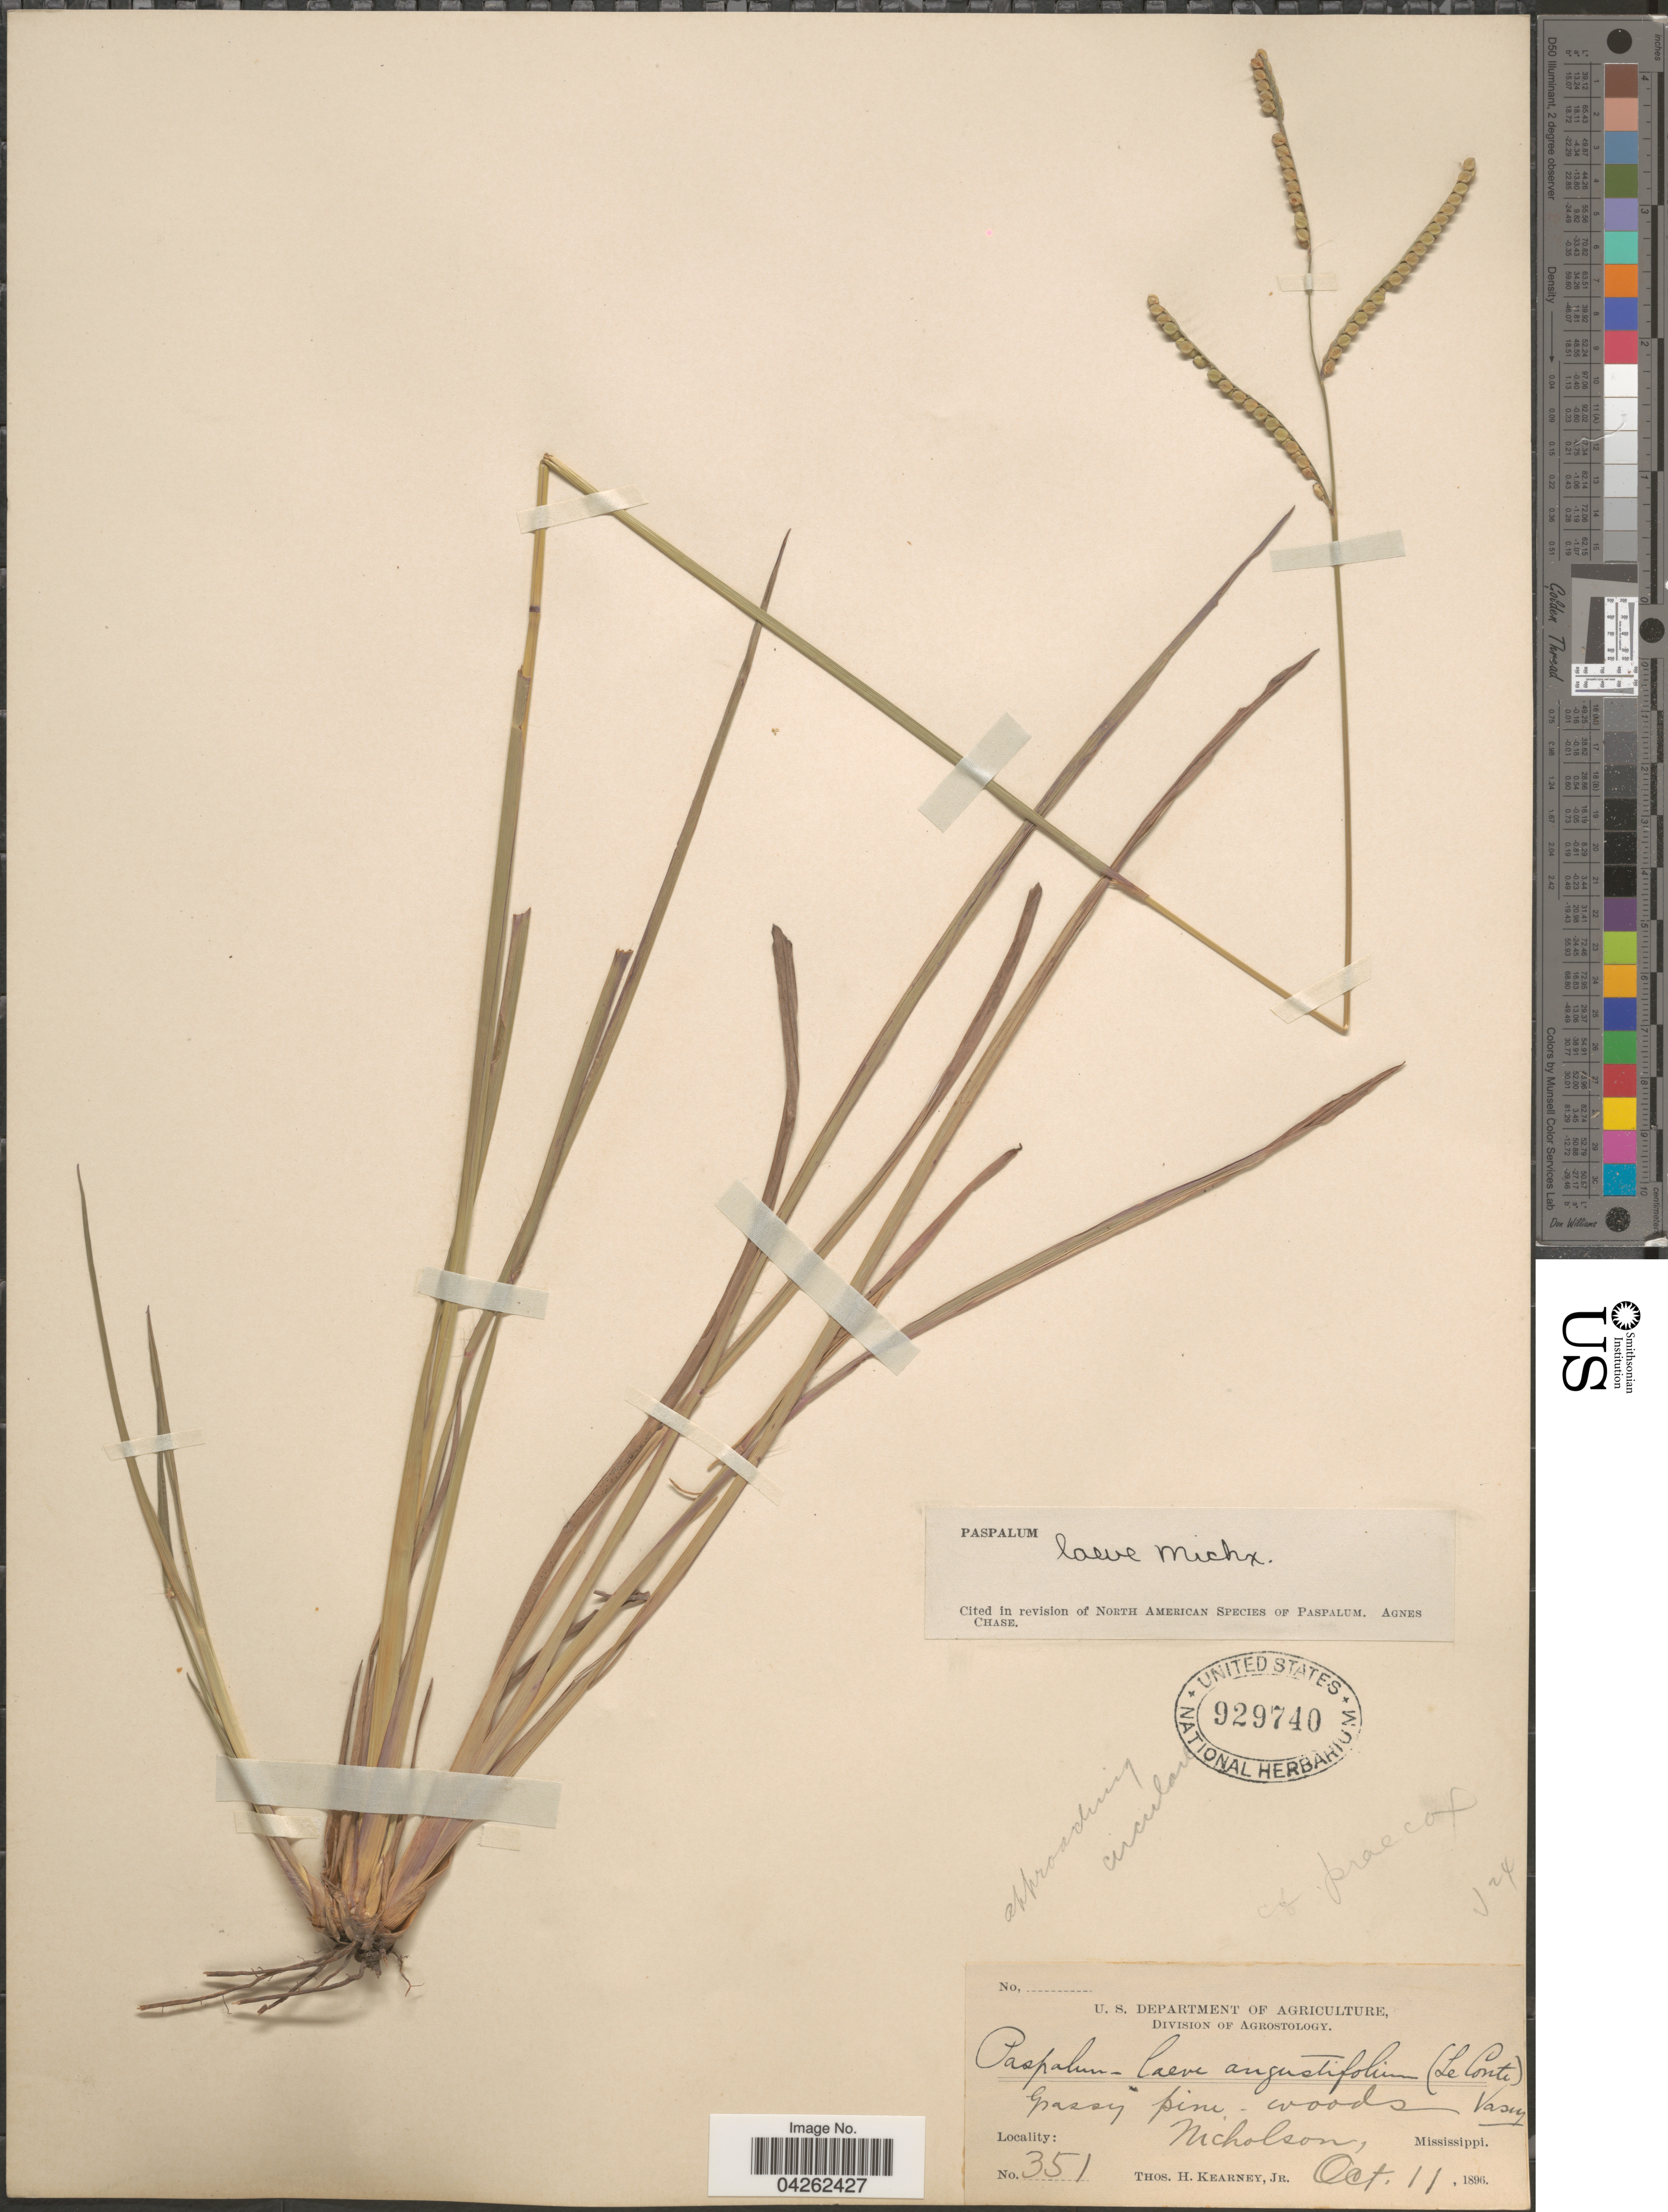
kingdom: Plantae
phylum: Tracheophyta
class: Liliopsida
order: Poales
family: Poaceae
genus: Paspalum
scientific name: Paspalum laeve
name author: Michx.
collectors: T. H. Kearney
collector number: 351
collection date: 1896-10-11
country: United States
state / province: Mississippi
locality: Nicholson.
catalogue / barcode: US 929740